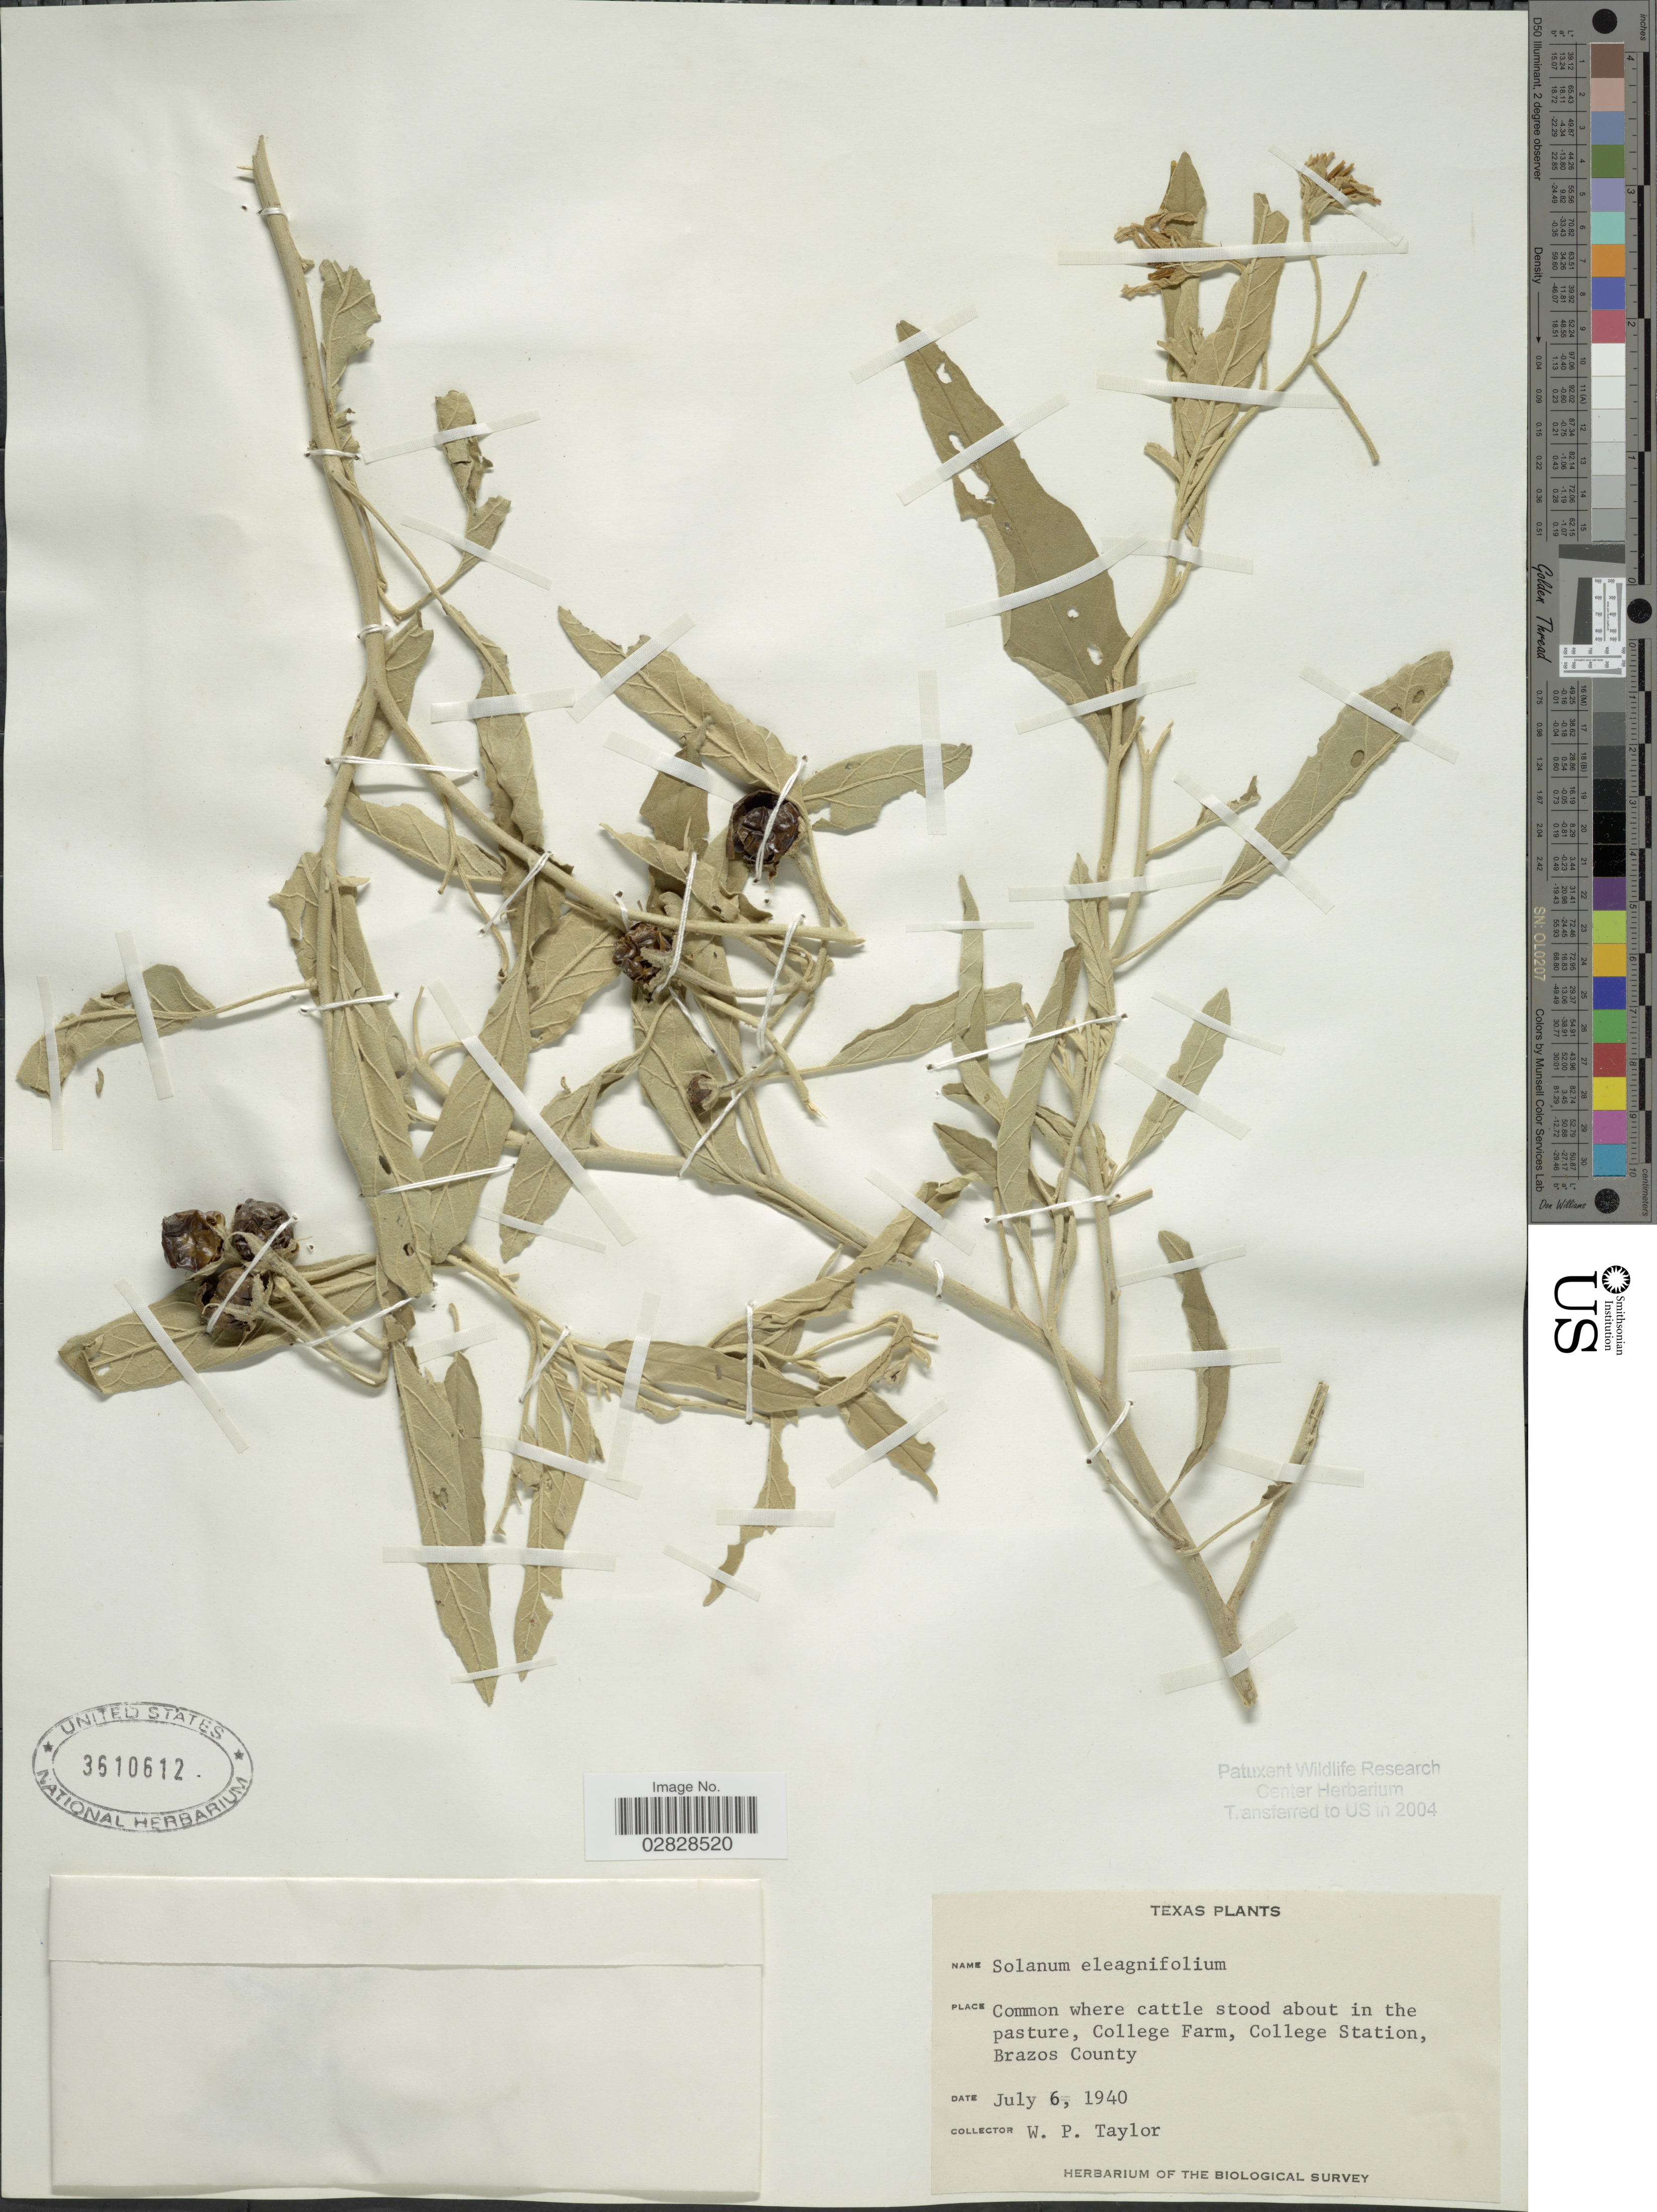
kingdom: Plantae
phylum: Tracheophyta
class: Magnoliopsida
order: Solanales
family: Solanaceae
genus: Solanum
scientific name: Solanum elaeagnifolium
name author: Cav.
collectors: W. P. Taylor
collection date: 1940-07-06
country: United States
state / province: Texas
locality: Common where cattle stood about in the pasture, College Farm, College Station, Brazos County.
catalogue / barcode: US 3610612